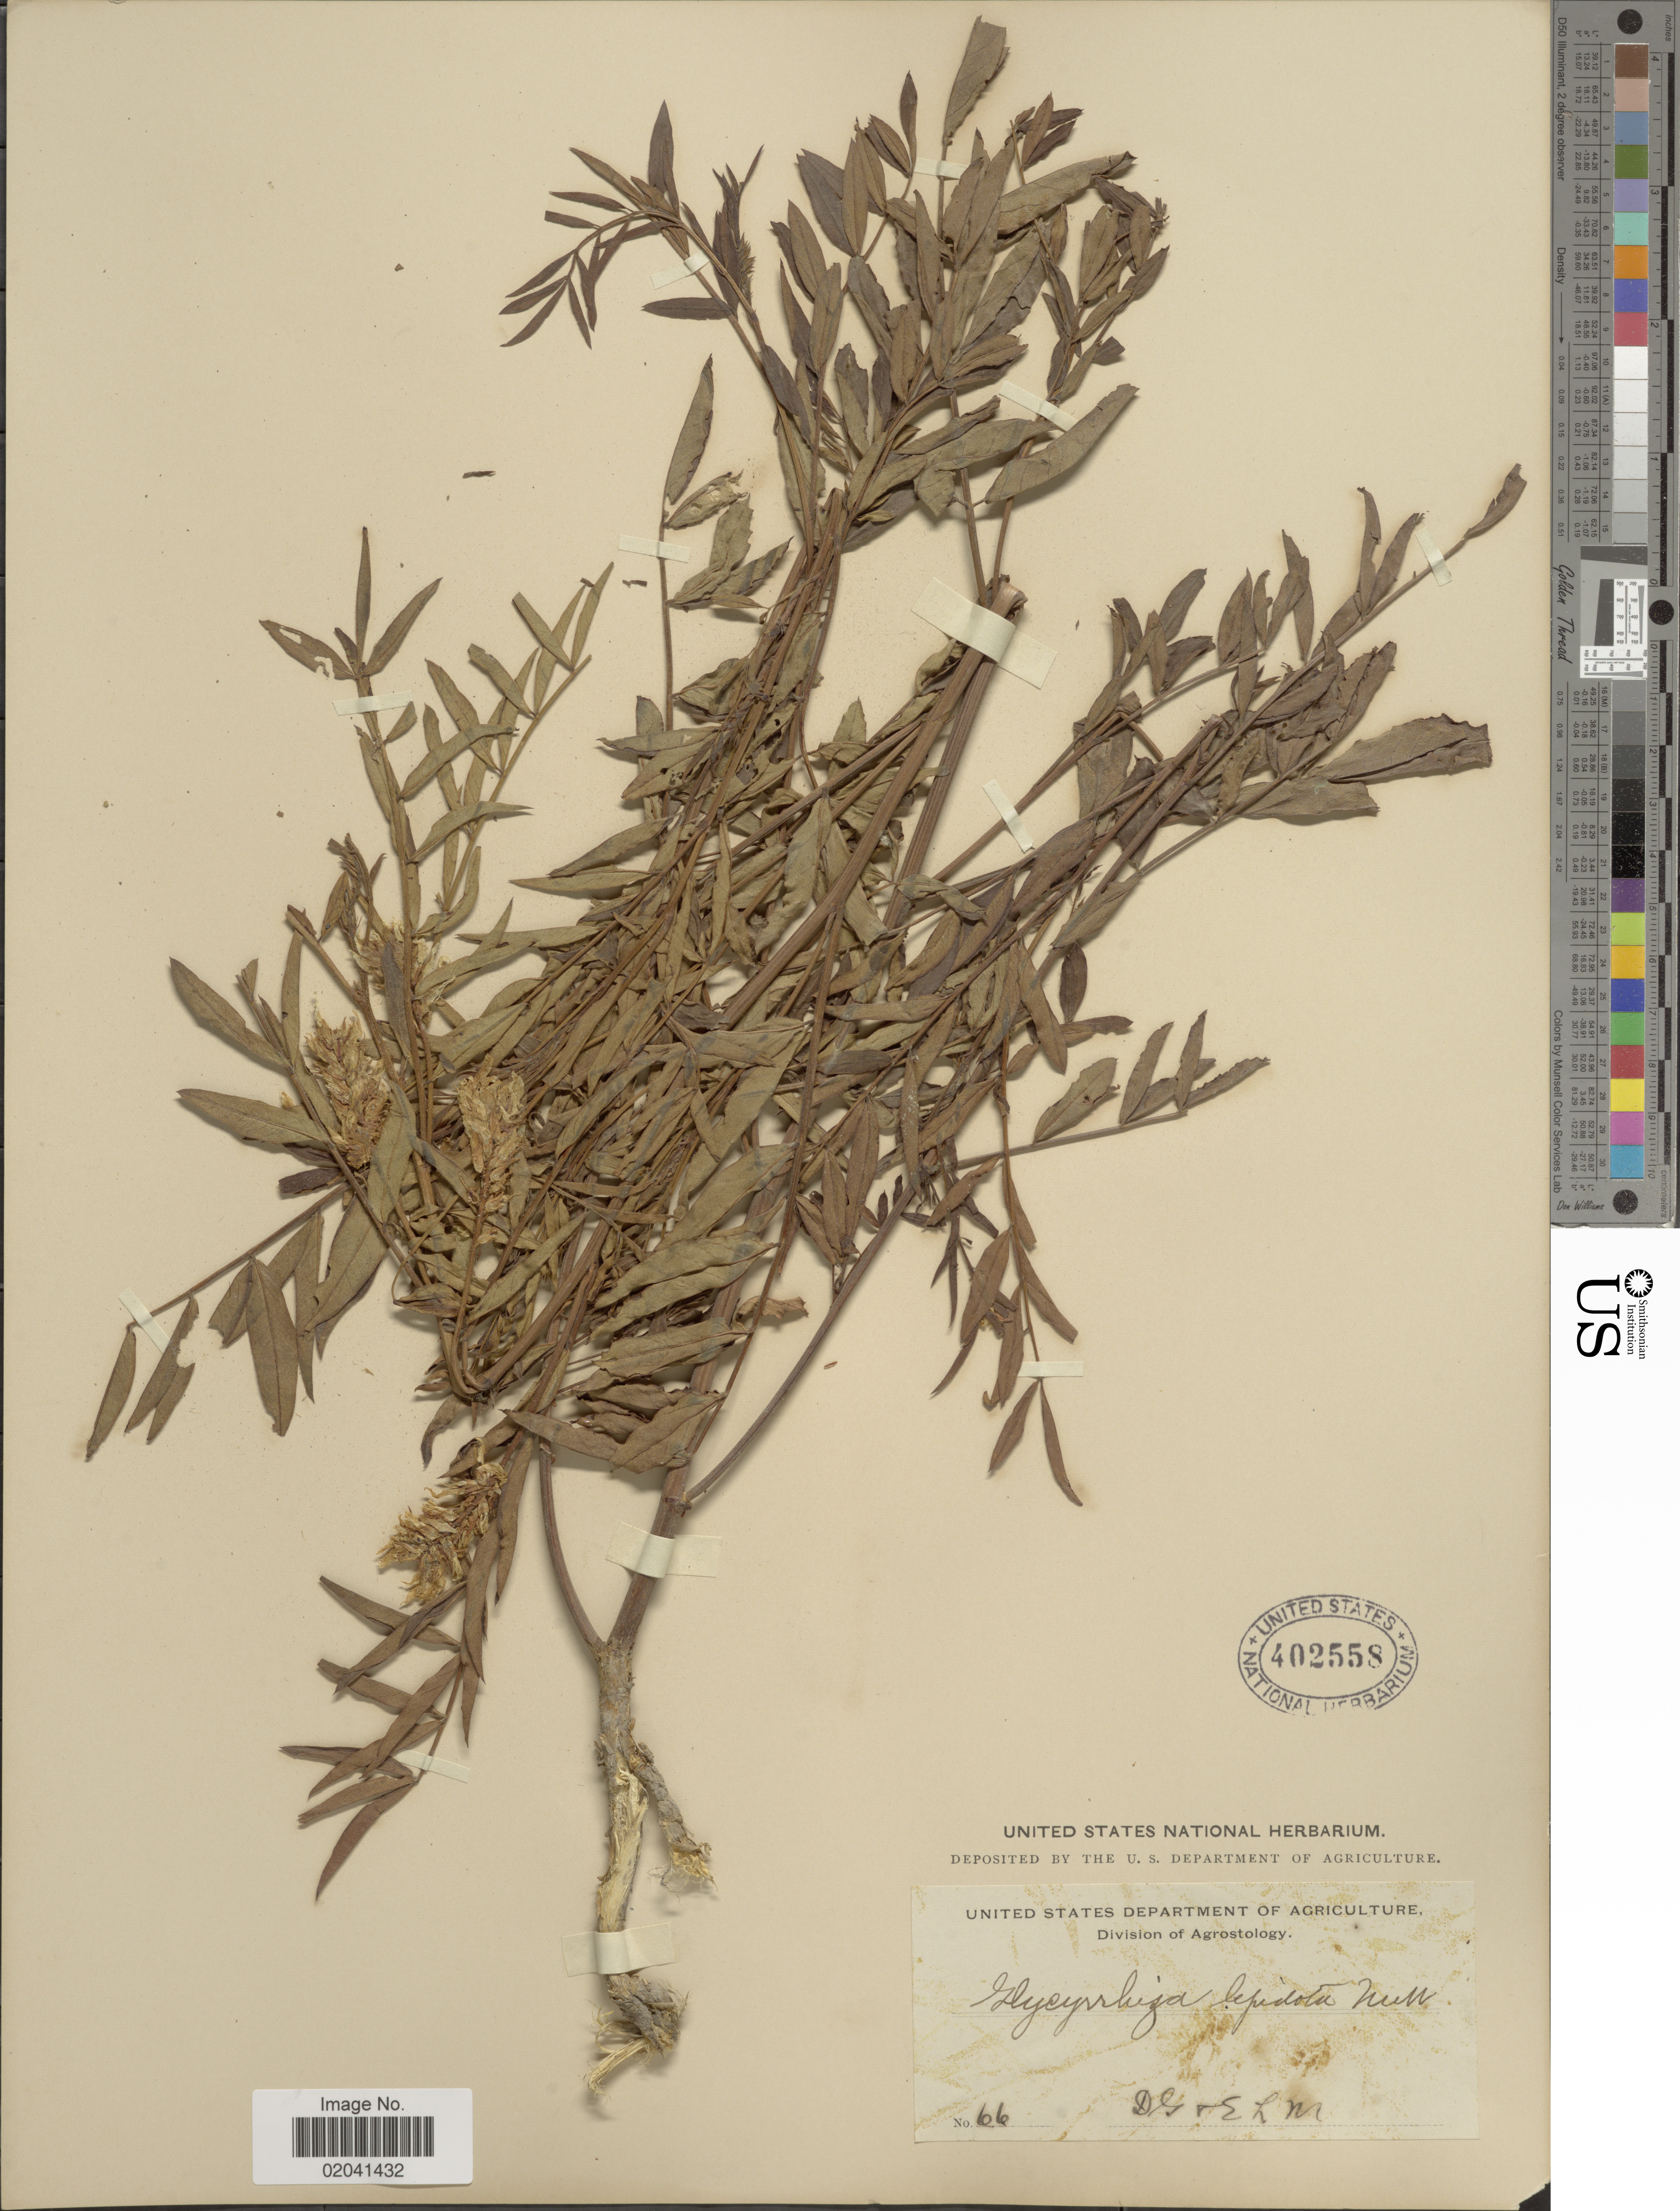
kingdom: Plantae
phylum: Tracheophyta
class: Magnoliopsida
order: Fabales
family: Fabaceae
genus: Glycyrrhiza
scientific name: Glycyrrhiza lepidota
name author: Pursh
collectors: D. G. & E. L. M.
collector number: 66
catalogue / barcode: US 402558